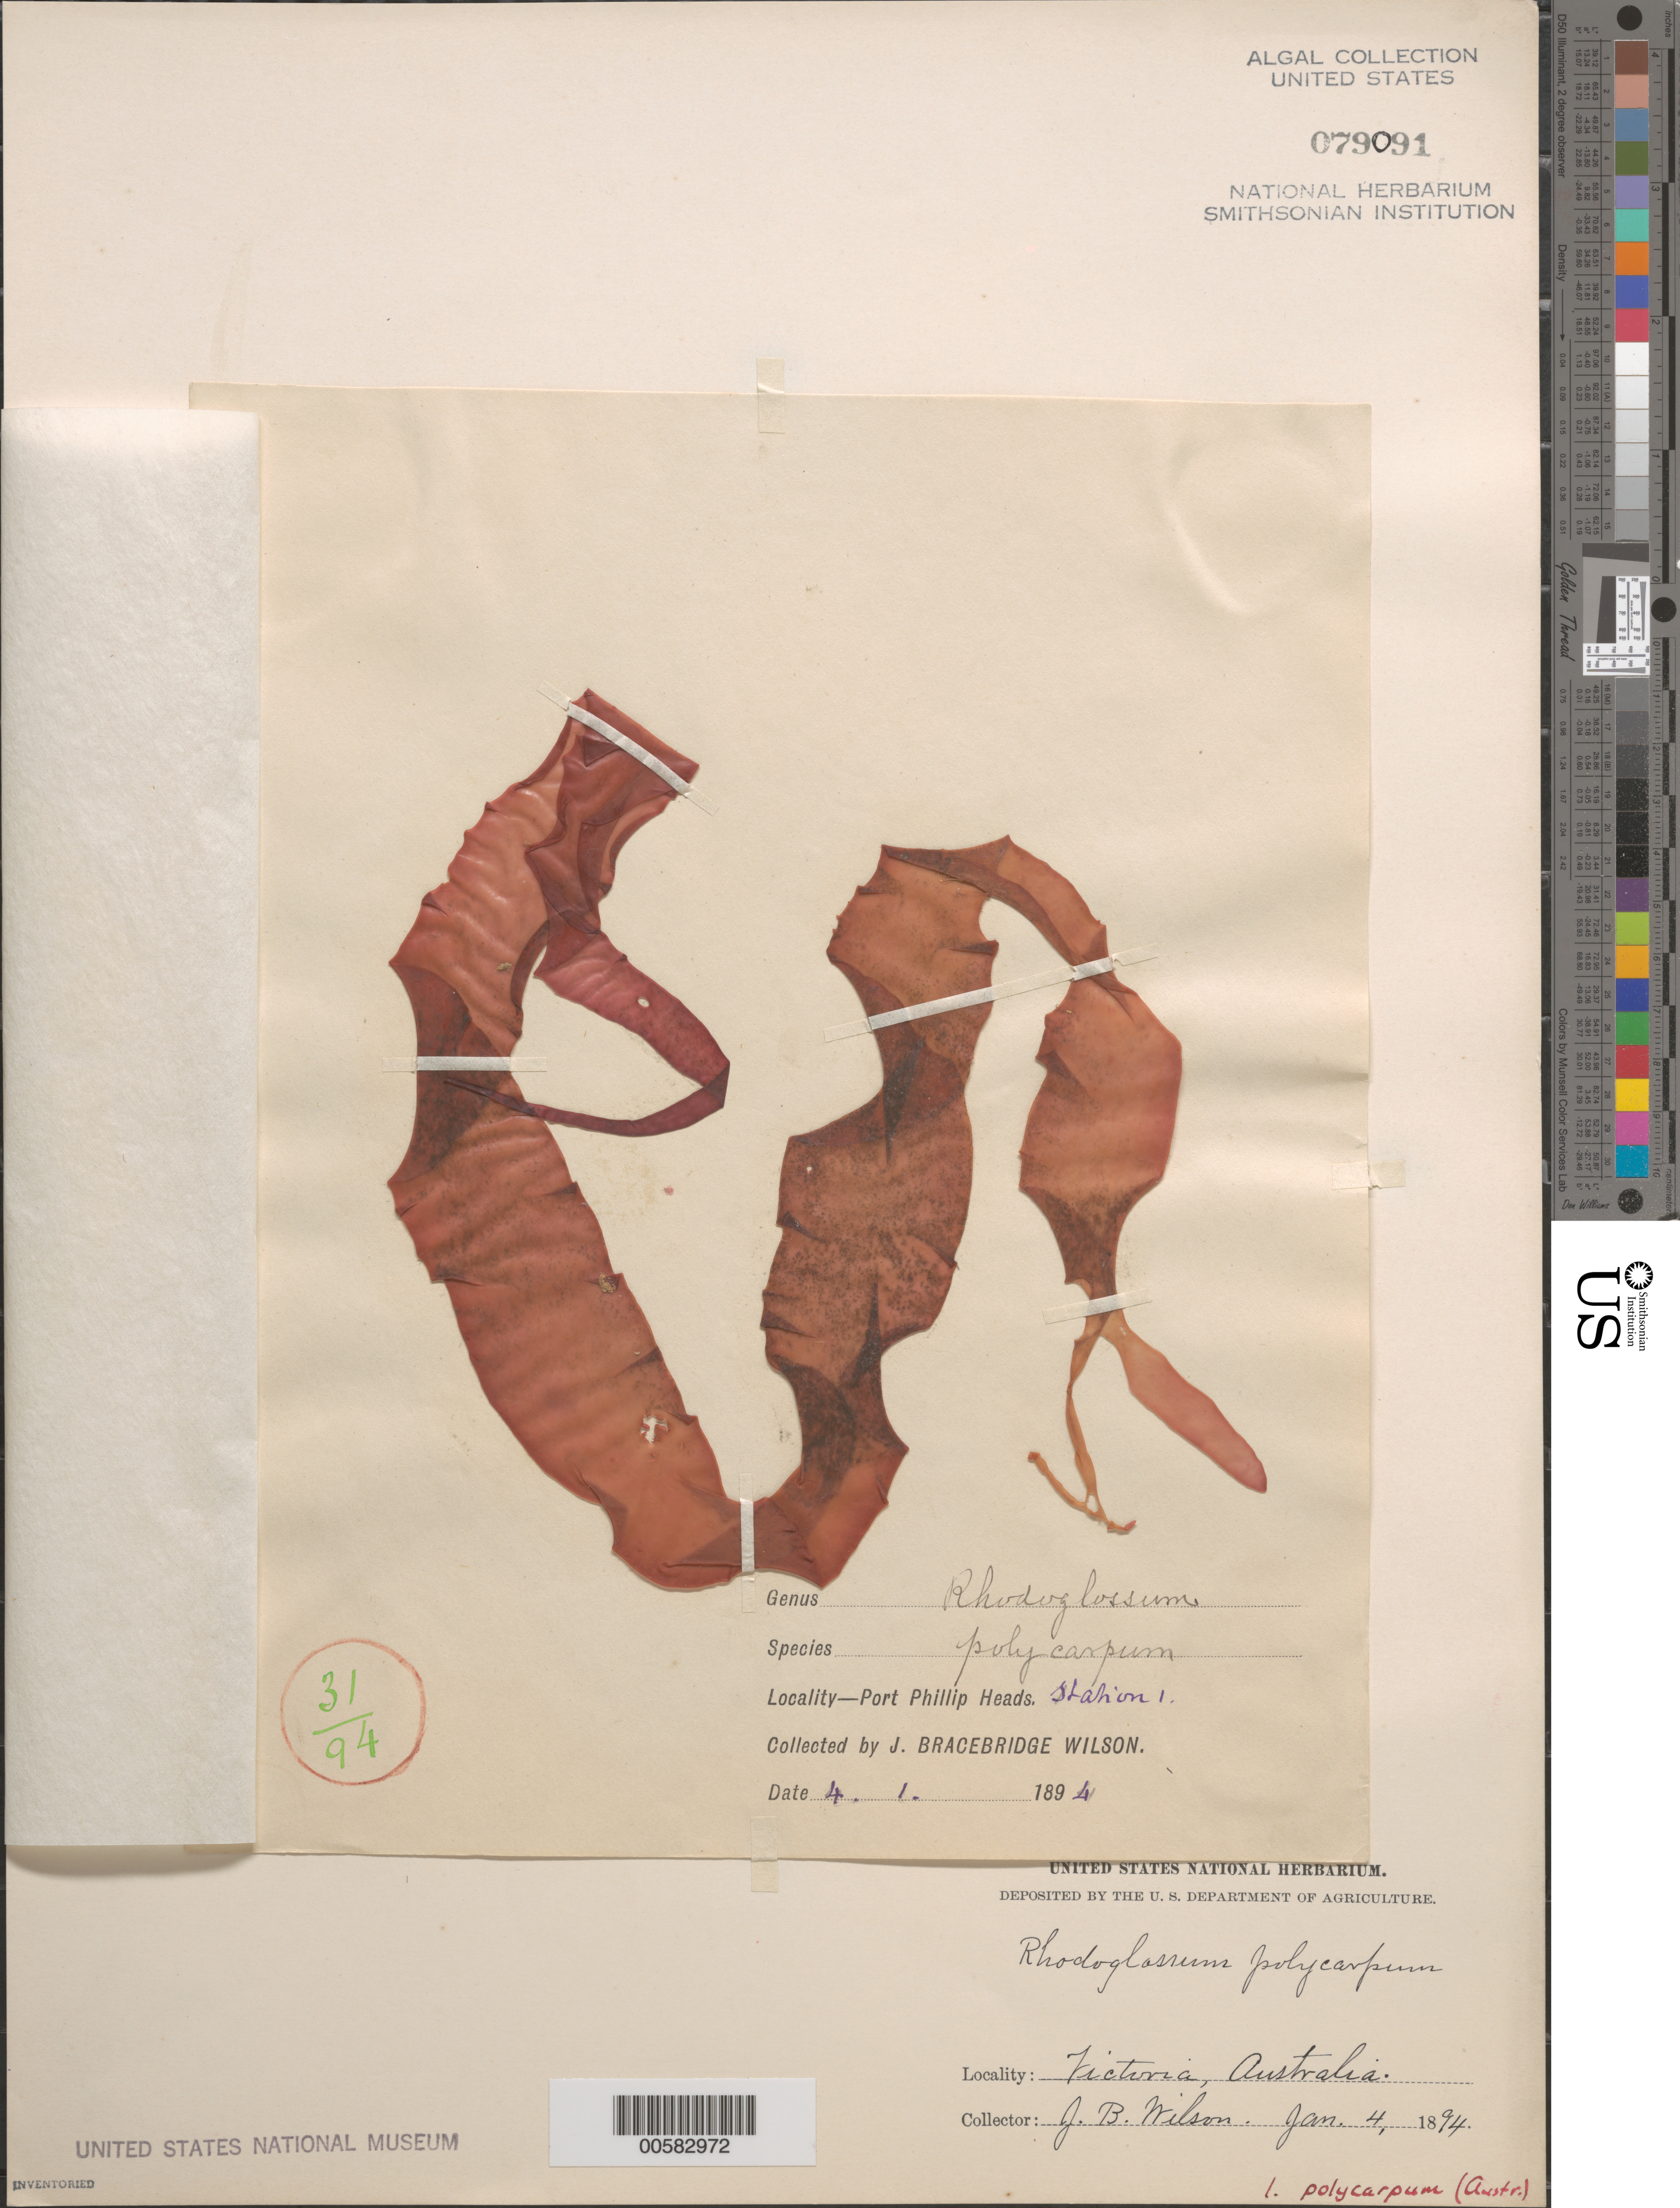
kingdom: Plantae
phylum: Rhodophyta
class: Florideophyceae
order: Gigartinales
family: Gigartinaceae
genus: Rhodoglossum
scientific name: Rhodoglossum gigartinoides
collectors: J. B. Wilson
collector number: Station 1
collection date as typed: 04 Jan 1894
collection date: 1894-01-04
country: Australia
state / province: Victoria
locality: Port Phillip Heads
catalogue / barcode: US 79091